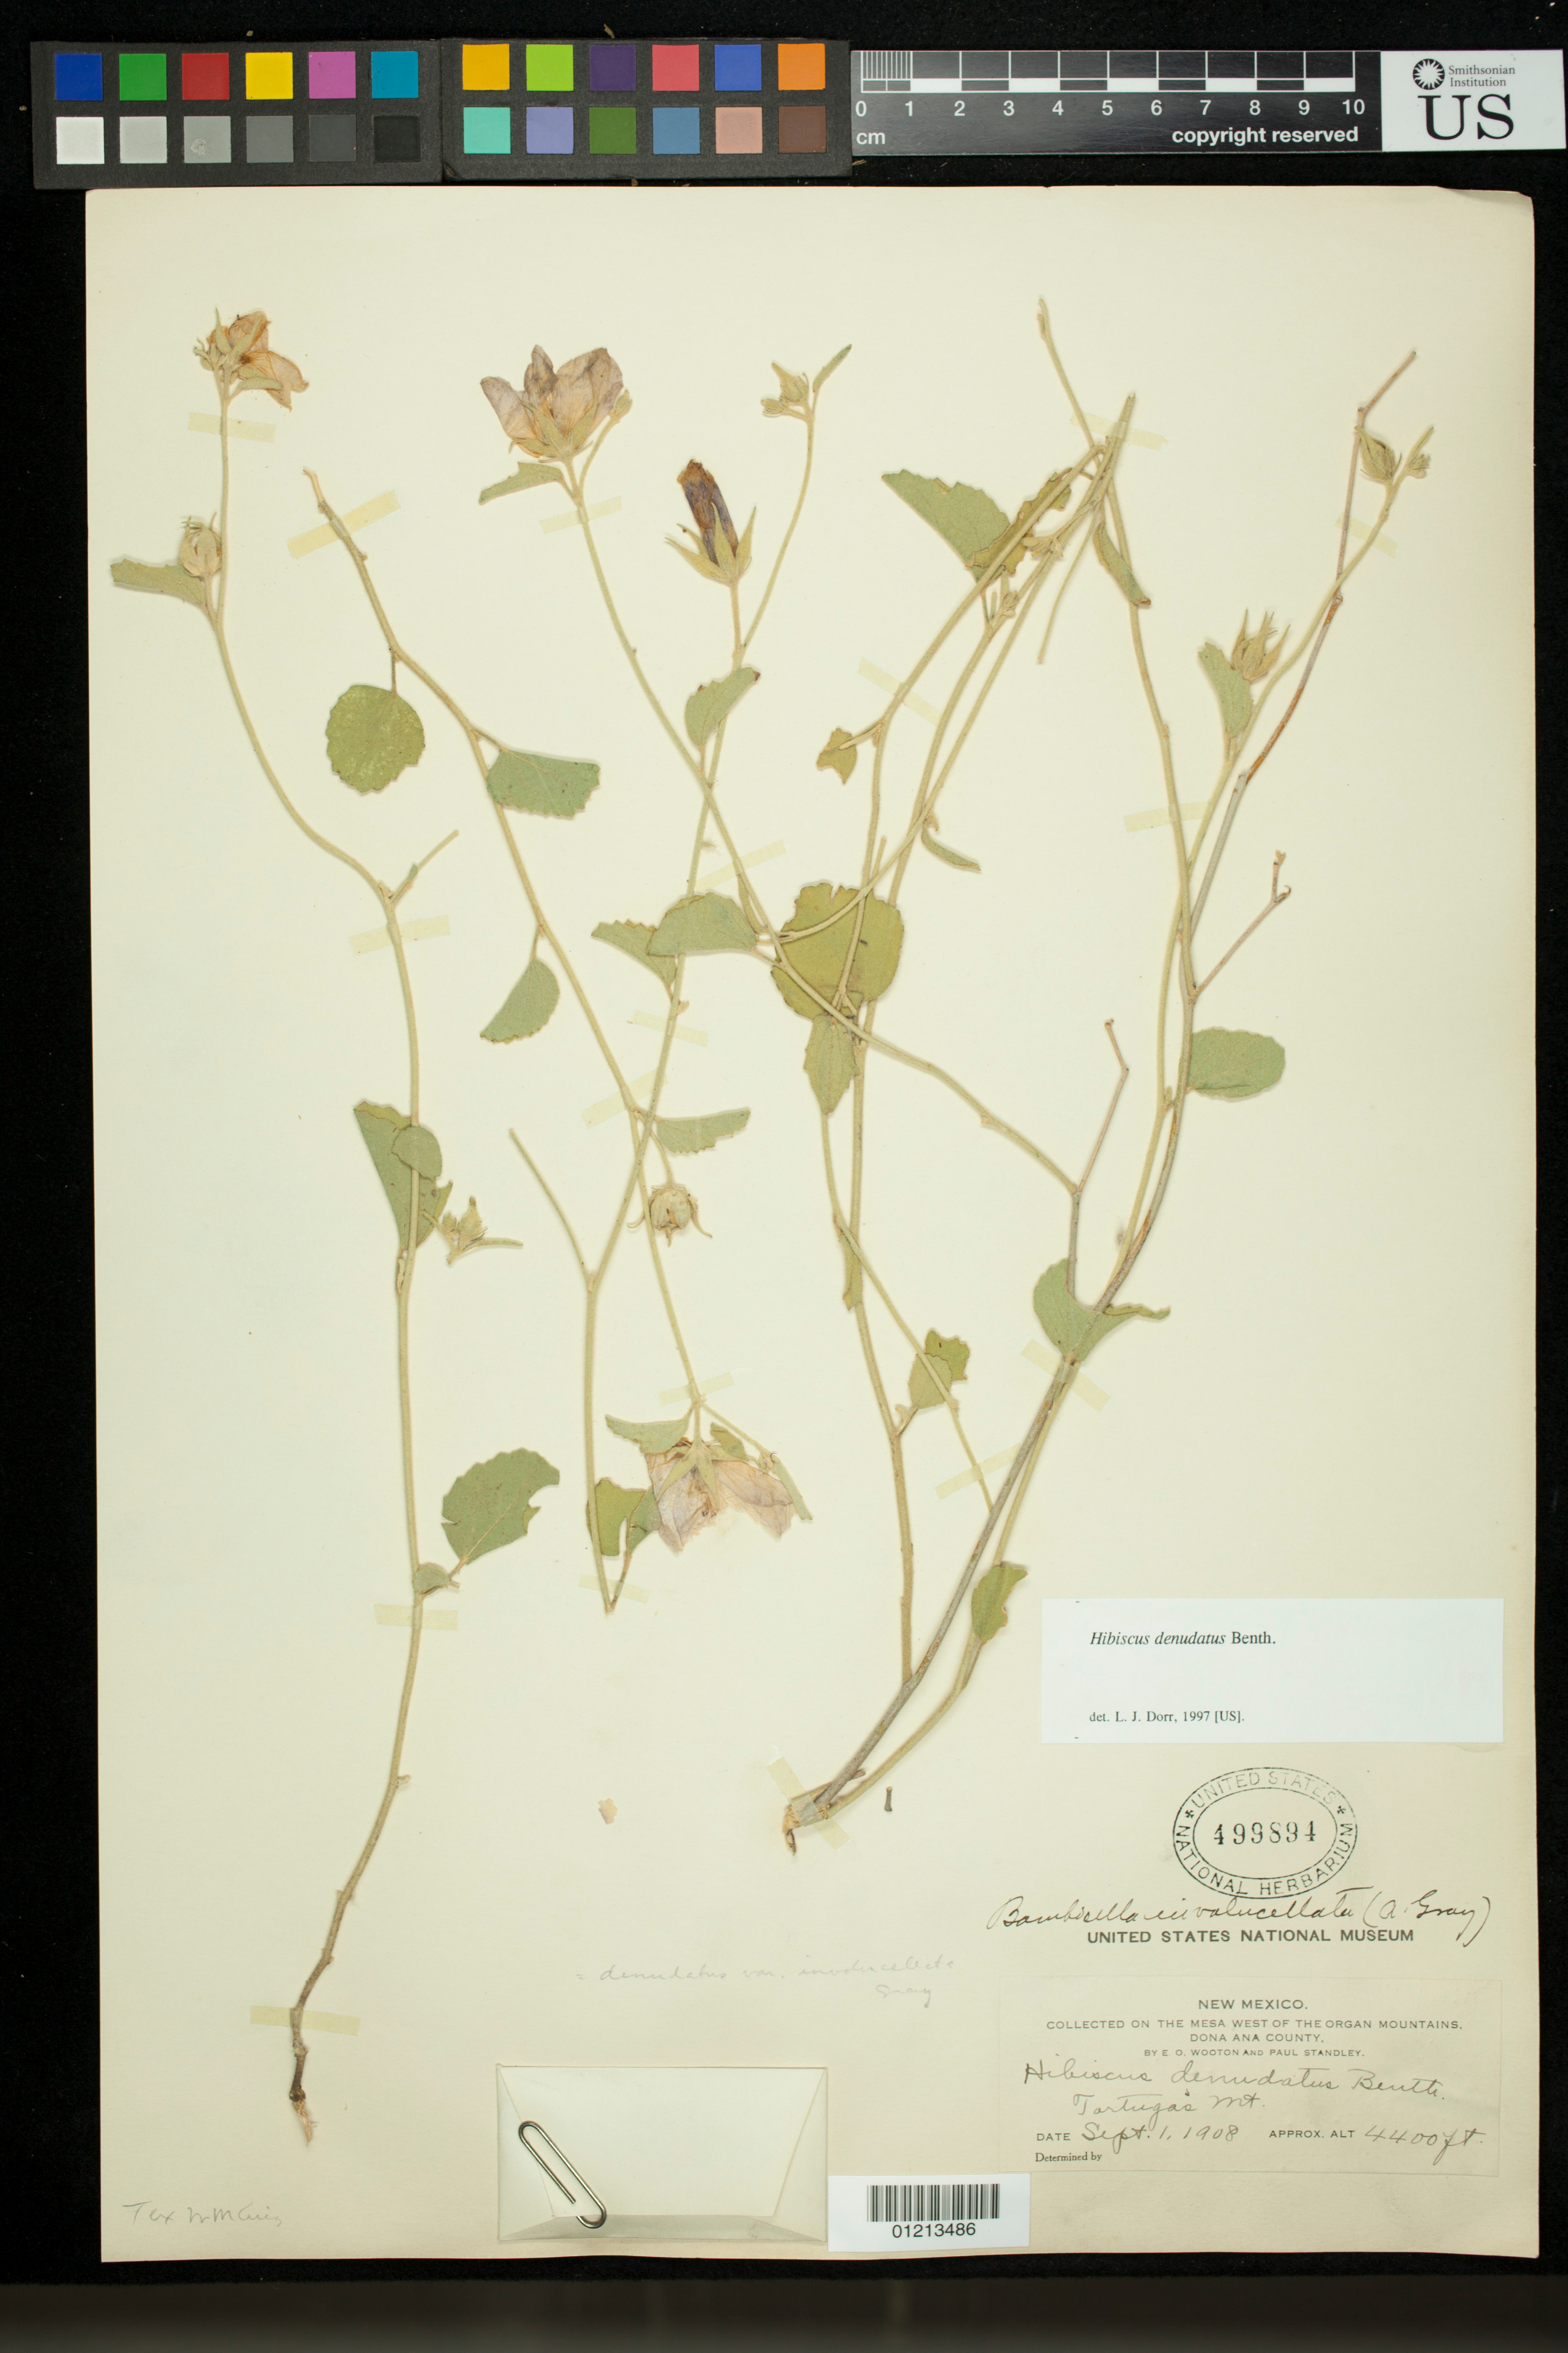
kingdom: Plantae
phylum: Tracheophyta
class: Magnoliopsida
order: Malvales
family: Malvaceae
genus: Hibiscus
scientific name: Hibiscus denudatus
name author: Benth.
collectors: E. O. Wooton & P. C. Standley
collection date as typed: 09 Jan 1908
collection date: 1908-01-09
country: United States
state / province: New Mexico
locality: Mesa west of the Organ Mountains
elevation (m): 1341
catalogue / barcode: US 499894